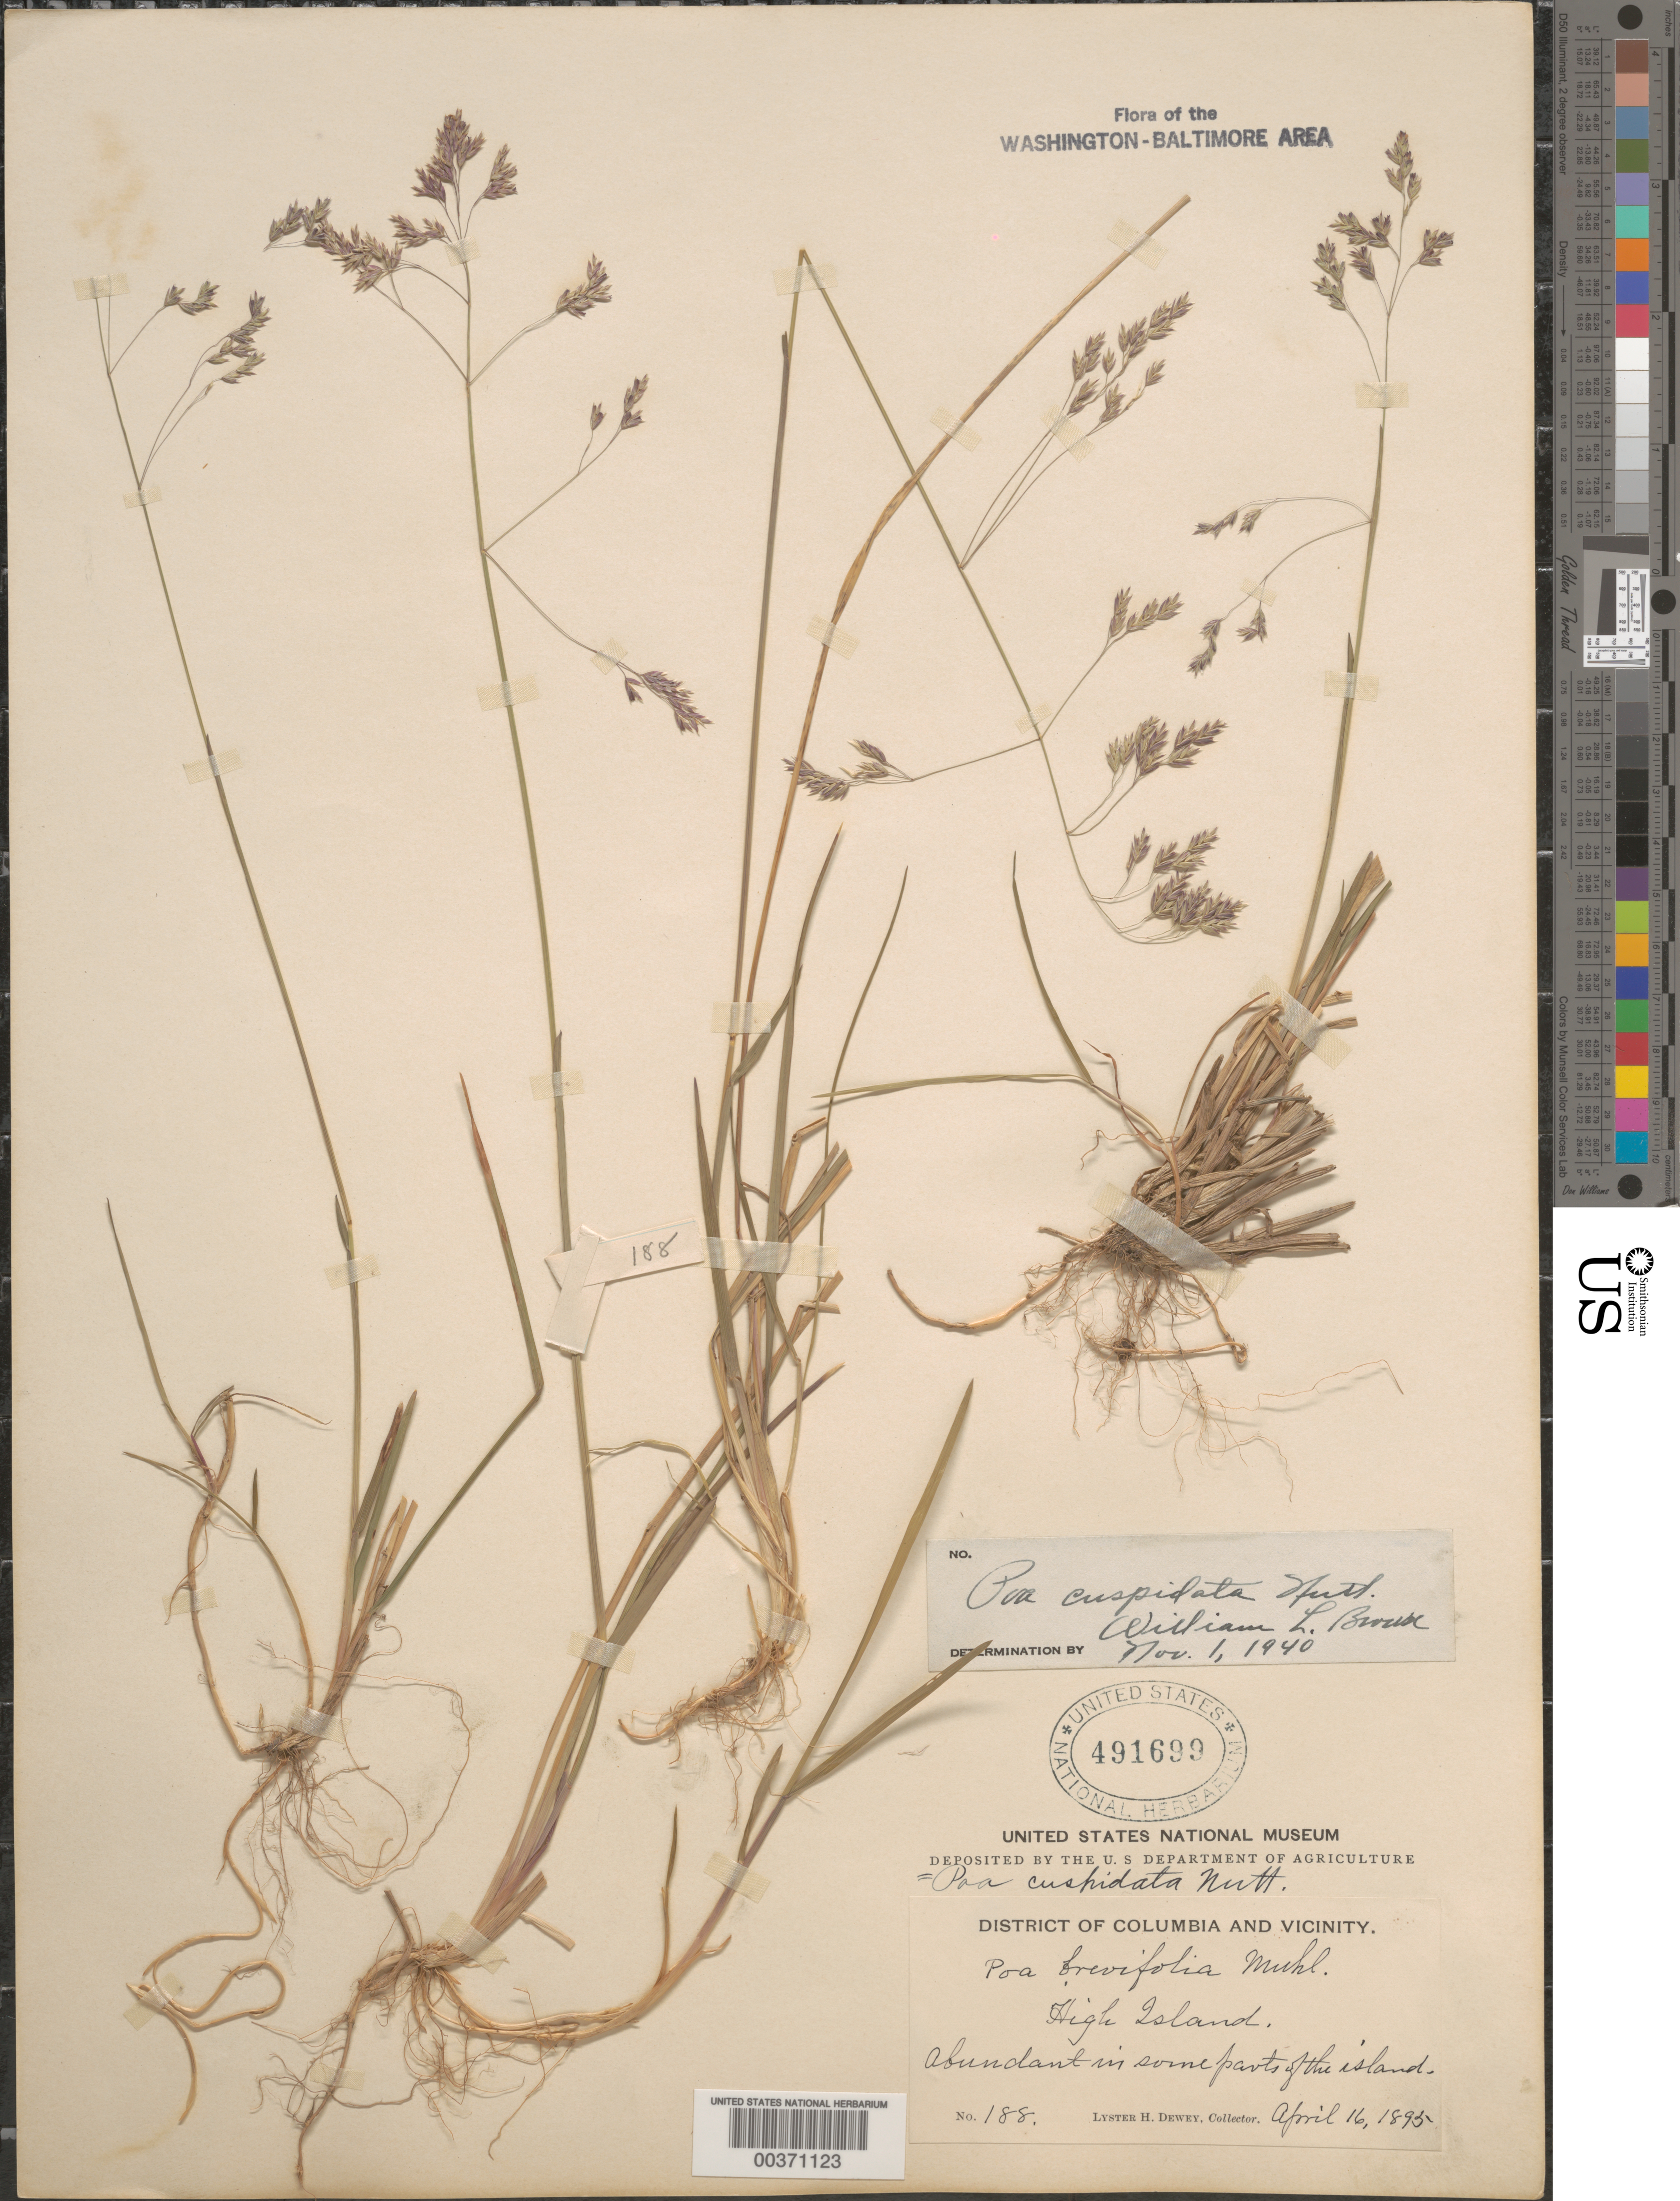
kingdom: Plantae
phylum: Tracheophyta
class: Liliopsida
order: Poales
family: Poaceae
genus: Poa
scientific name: Poa cuspidata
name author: Nutt.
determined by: Brown, W. L.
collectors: L. H. Dewey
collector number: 188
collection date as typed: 16 Apr 1895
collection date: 1895-04-16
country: United States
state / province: Maryland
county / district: Montgomery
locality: High Island C. & O. Canal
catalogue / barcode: US 491699